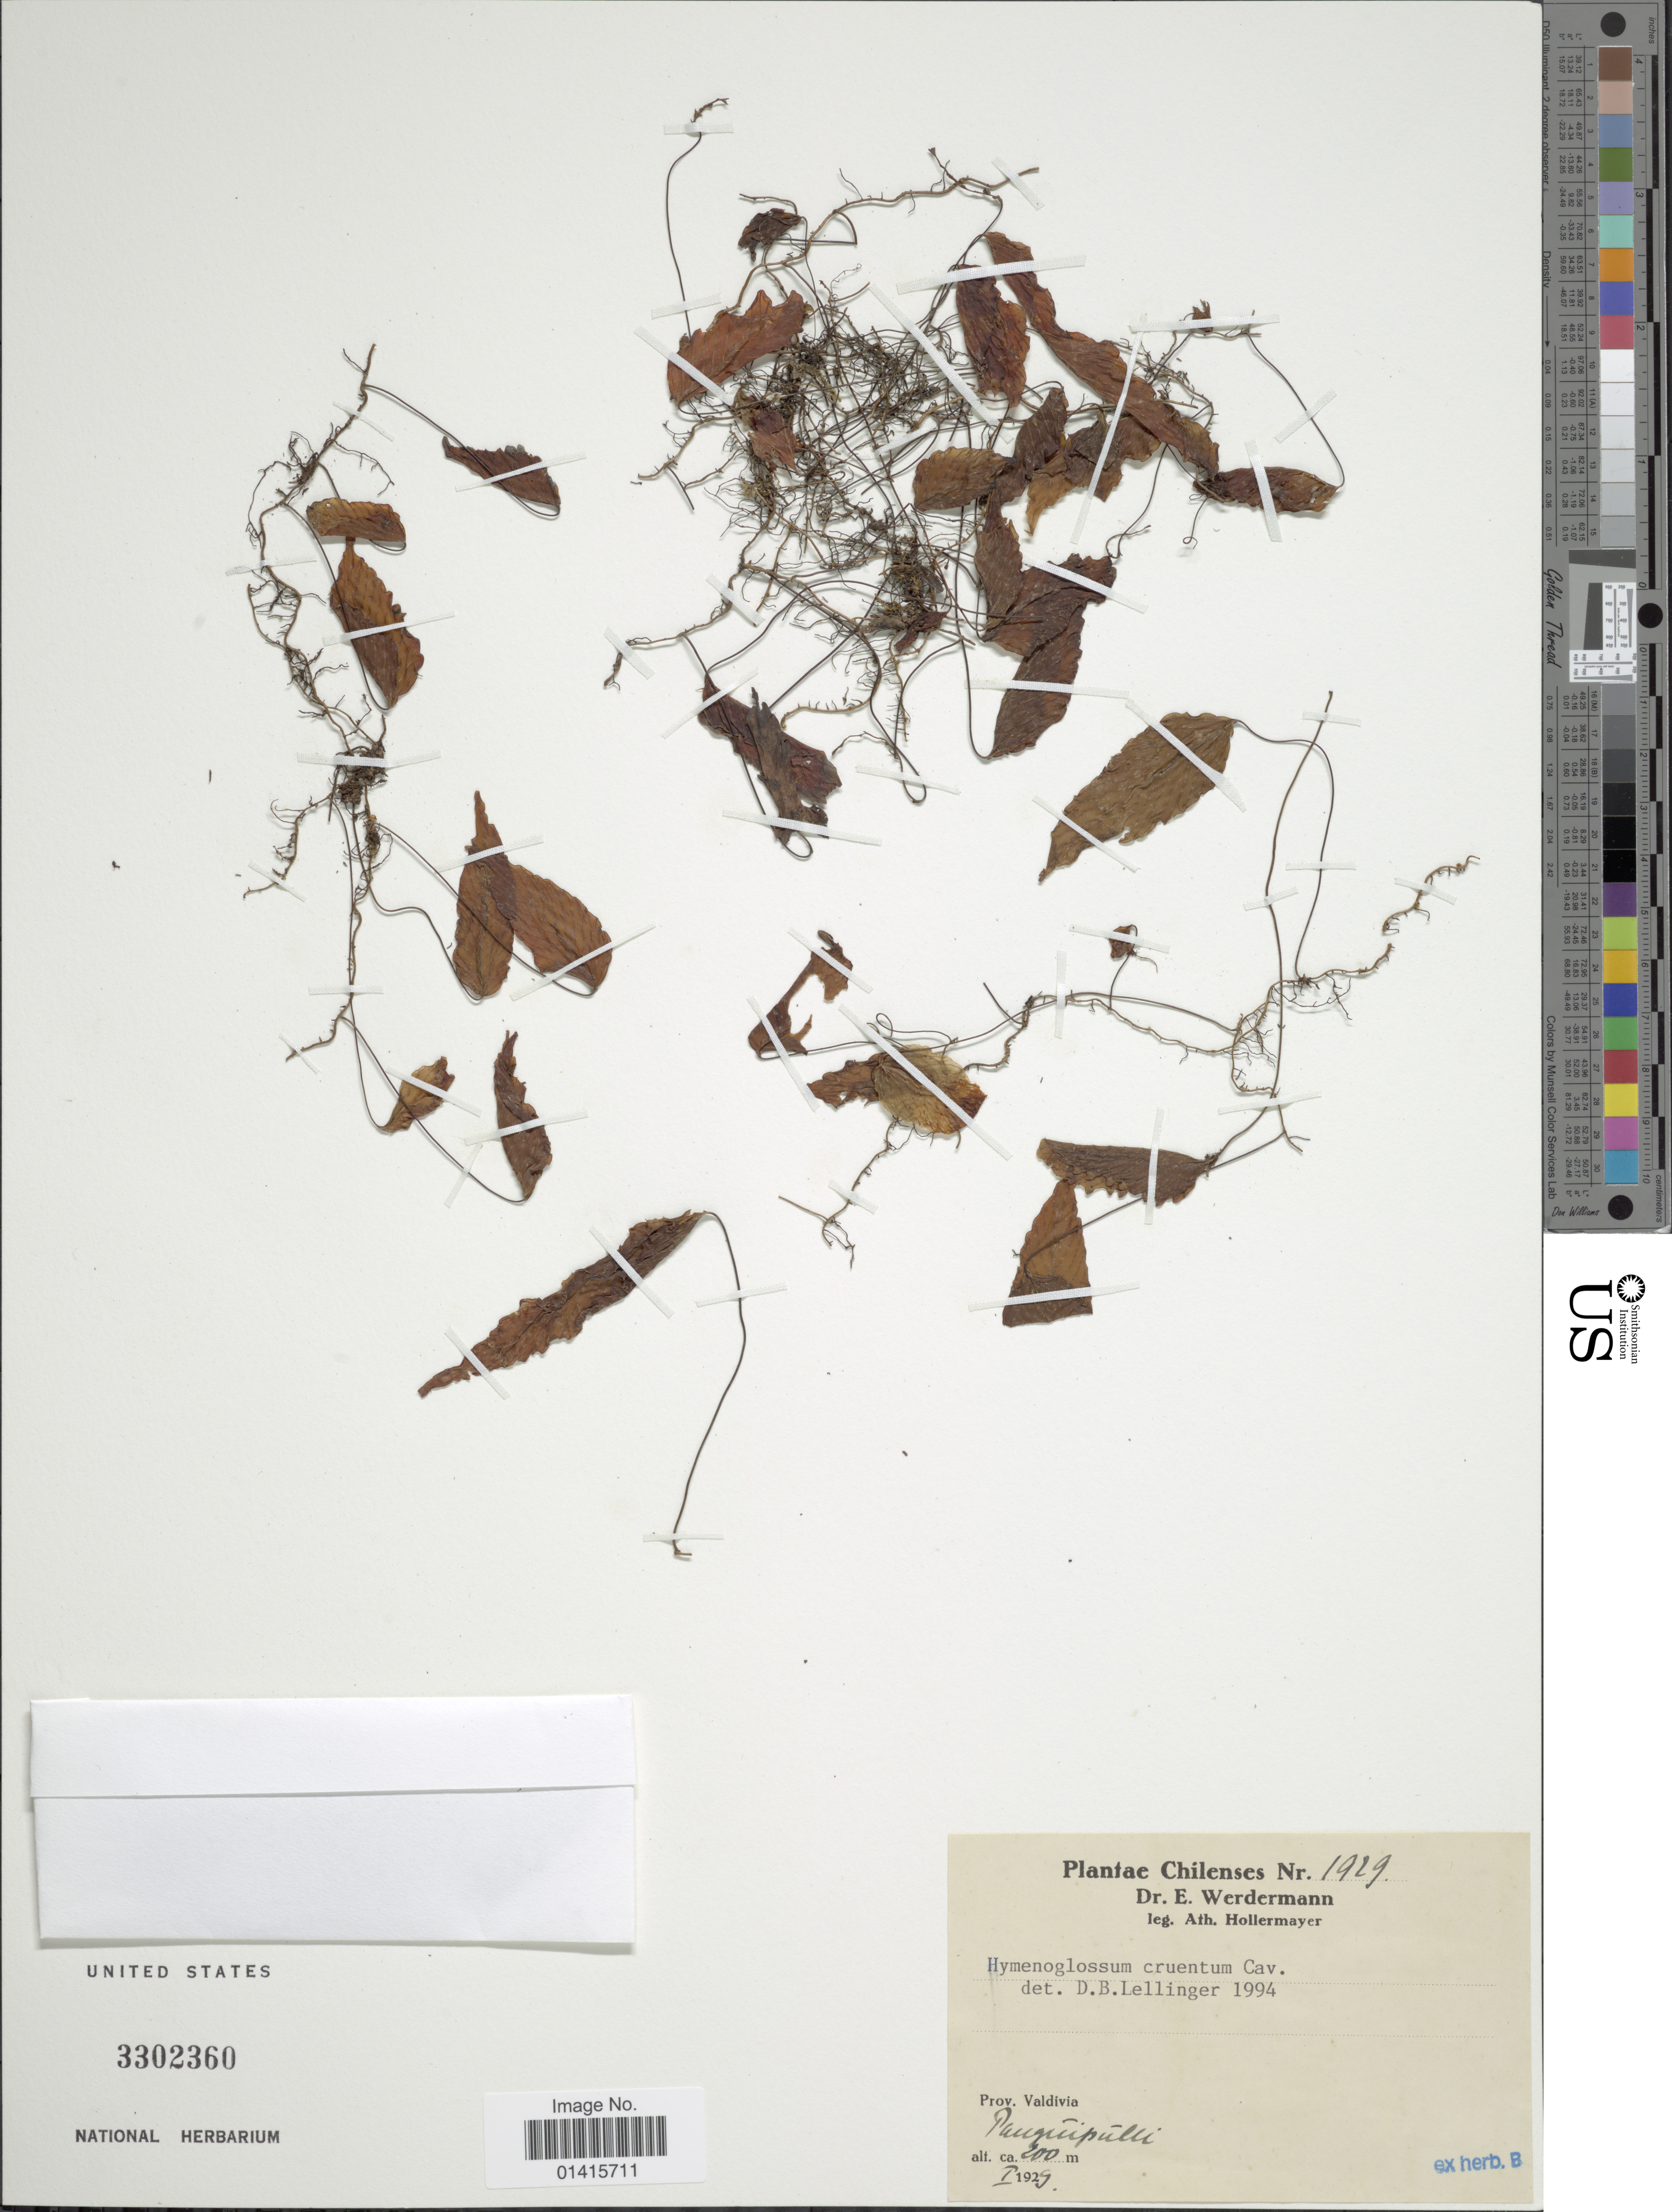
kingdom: Plantae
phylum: Tracheophyta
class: Polypodiopsida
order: Hymenophyllales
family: Hymenophyllaceae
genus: Hymenophyllum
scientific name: Hymenophyllum cruentum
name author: Cav.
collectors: A. Hollermayer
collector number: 1929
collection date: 1929-01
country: Chile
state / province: Los Ríos (XIV)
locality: Prov. Valdivia, Panguipulli.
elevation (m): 200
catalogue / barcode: US 3302360